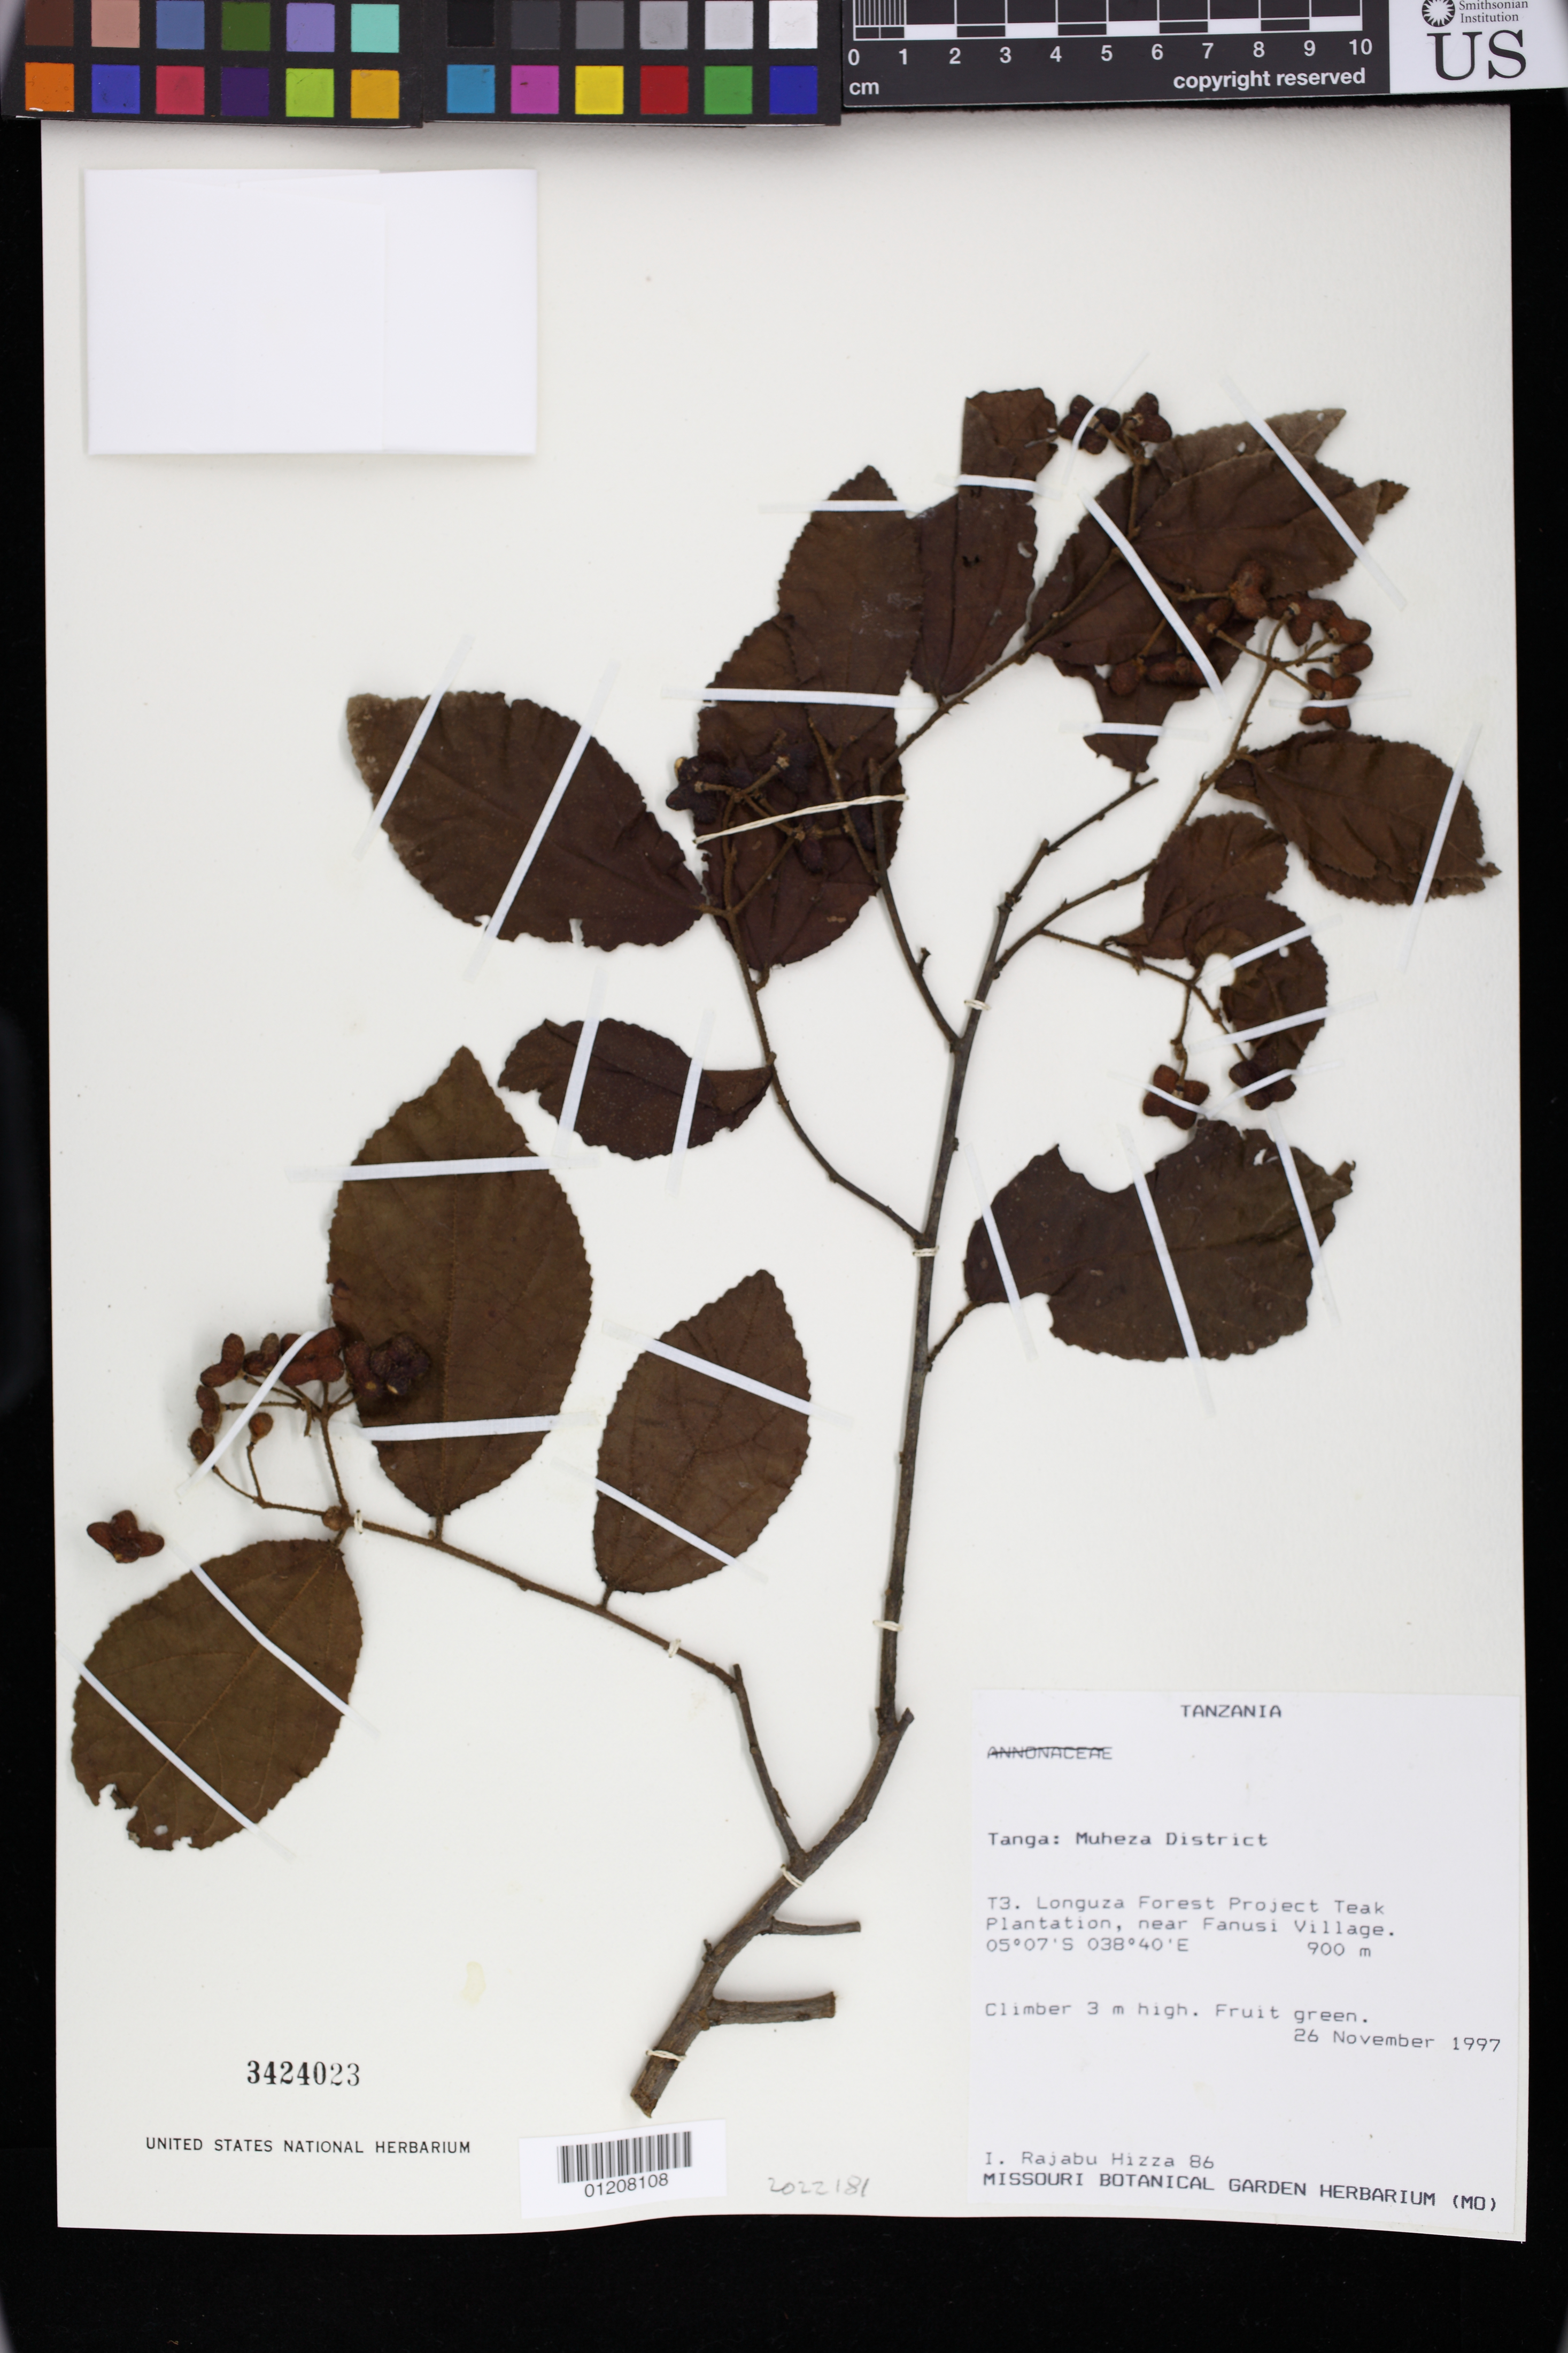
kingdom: Plantae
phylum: Tracheophyta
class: Magnoliopsida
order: Malvales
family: Malvaceae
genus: Grewia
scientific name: Grewia sp.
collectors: I. Hizza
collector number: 86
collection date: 1997-11-26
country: Tanzania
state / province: Tanga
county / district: Muheza District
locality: T3. Longuza Forest Project Teak Plantation, near Fanusi Village.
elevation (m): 900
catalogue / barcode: US 3424023